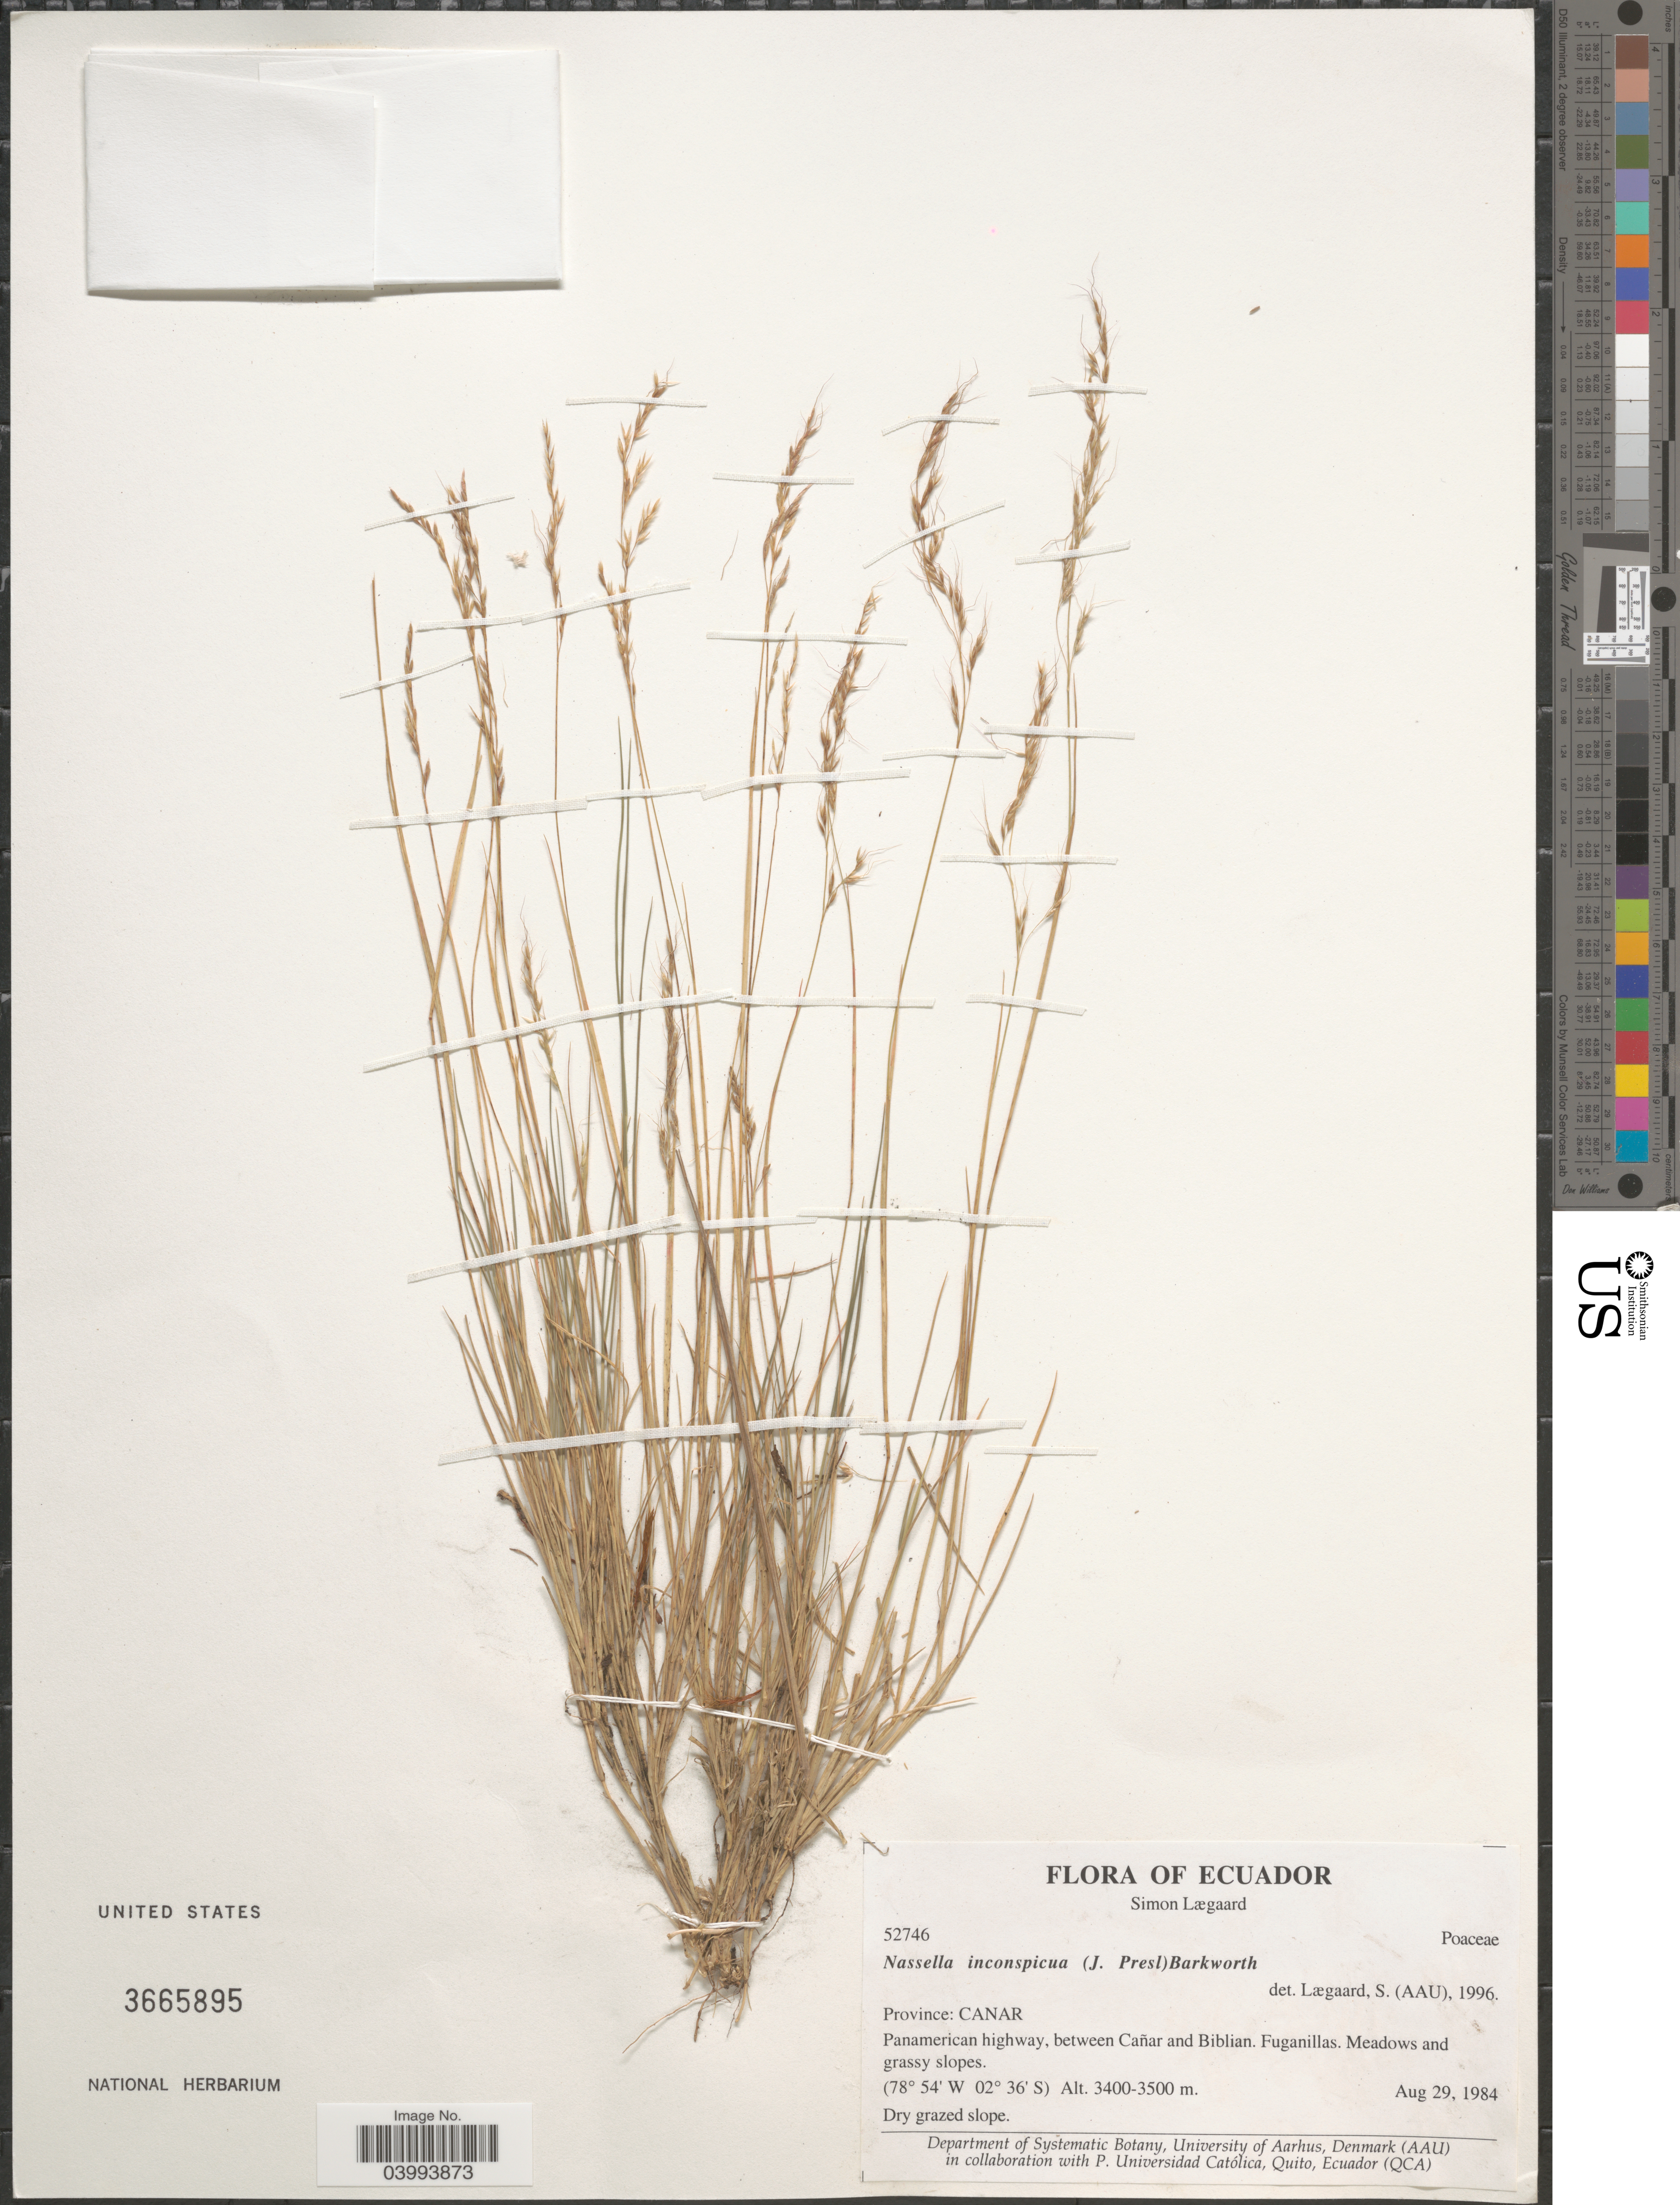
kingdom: Plantae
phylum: Tracheophyta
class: Liliopsida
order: Poales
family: Poaceae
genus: Nassella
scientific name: Nassella inconspicua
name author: (J. Presl) Barkworth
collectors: S. Lægaard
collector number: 52746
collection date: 1984-08-29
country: Ecuador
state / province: Cañar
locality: Panamerican highway, between Cañar and Biblian. Fuganillas.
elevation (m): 3400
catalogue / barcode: US 3665895